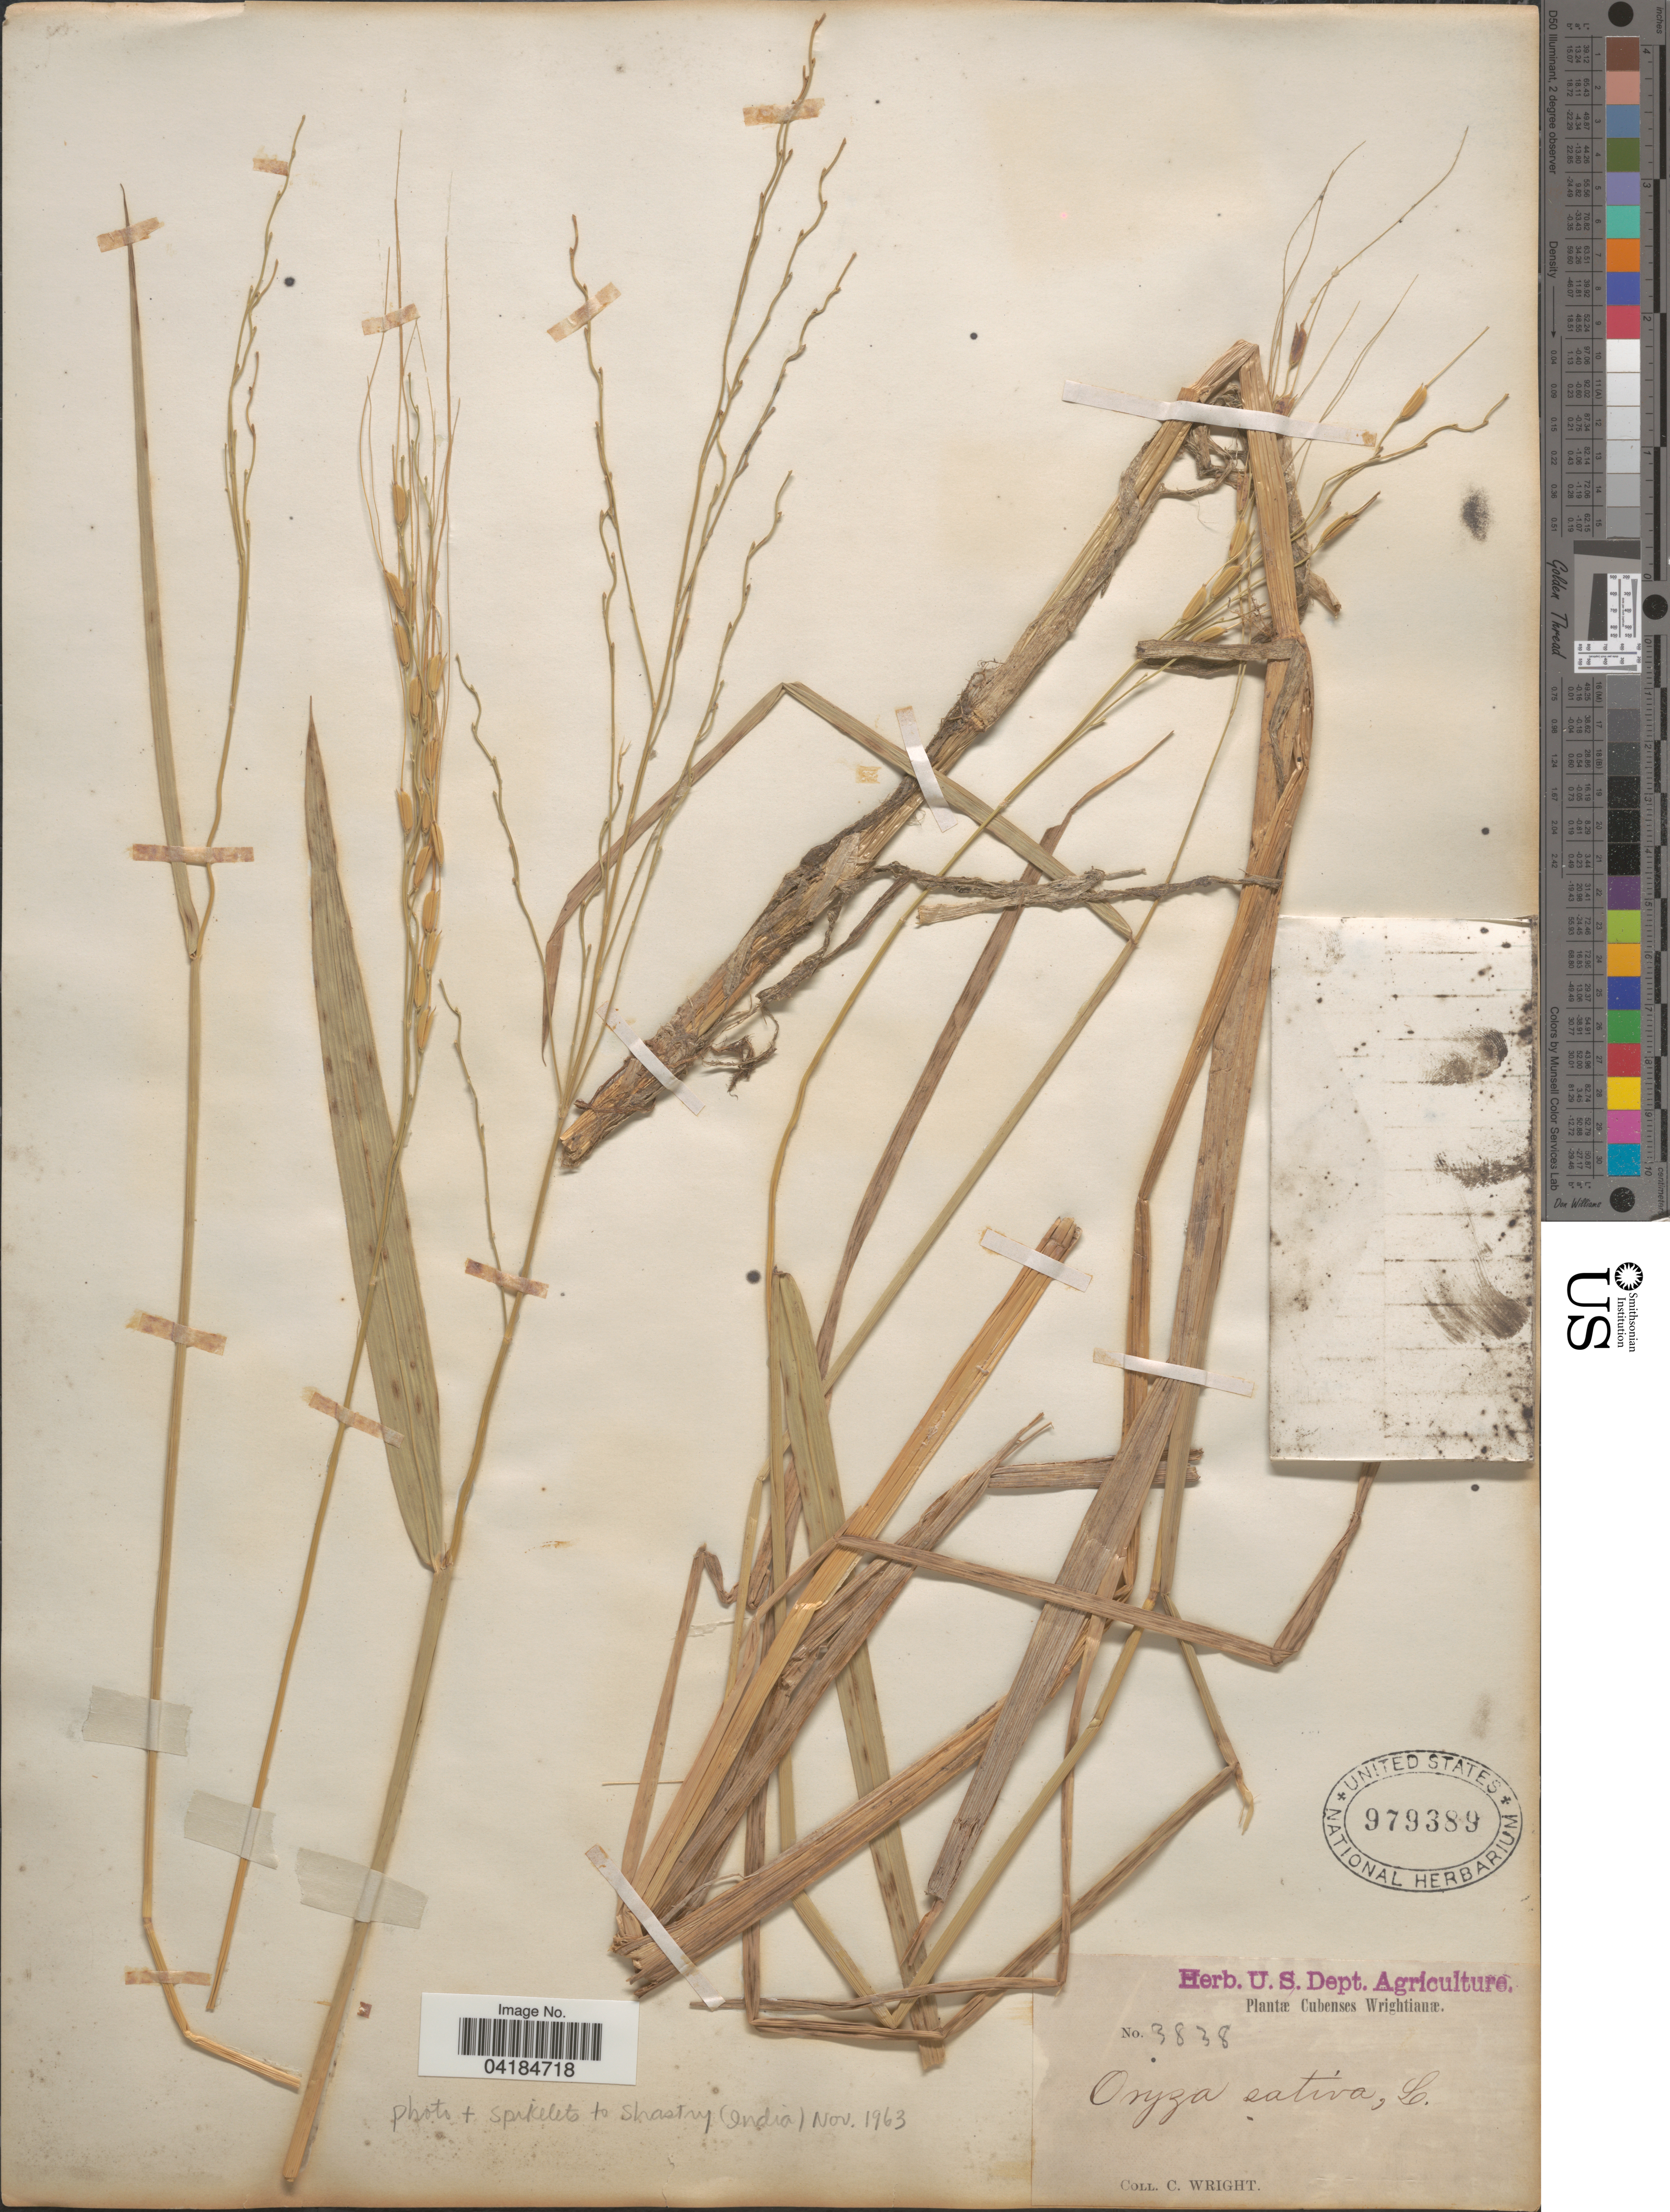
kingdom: Plantae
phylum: Tracheophyta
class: Liliopsida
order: Poales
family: Poaceae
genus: Oryza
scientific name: Oryza sativa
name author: L.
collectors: C. Wright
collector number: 3838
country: Cuba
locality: Cubenses.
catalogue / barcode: US 979389